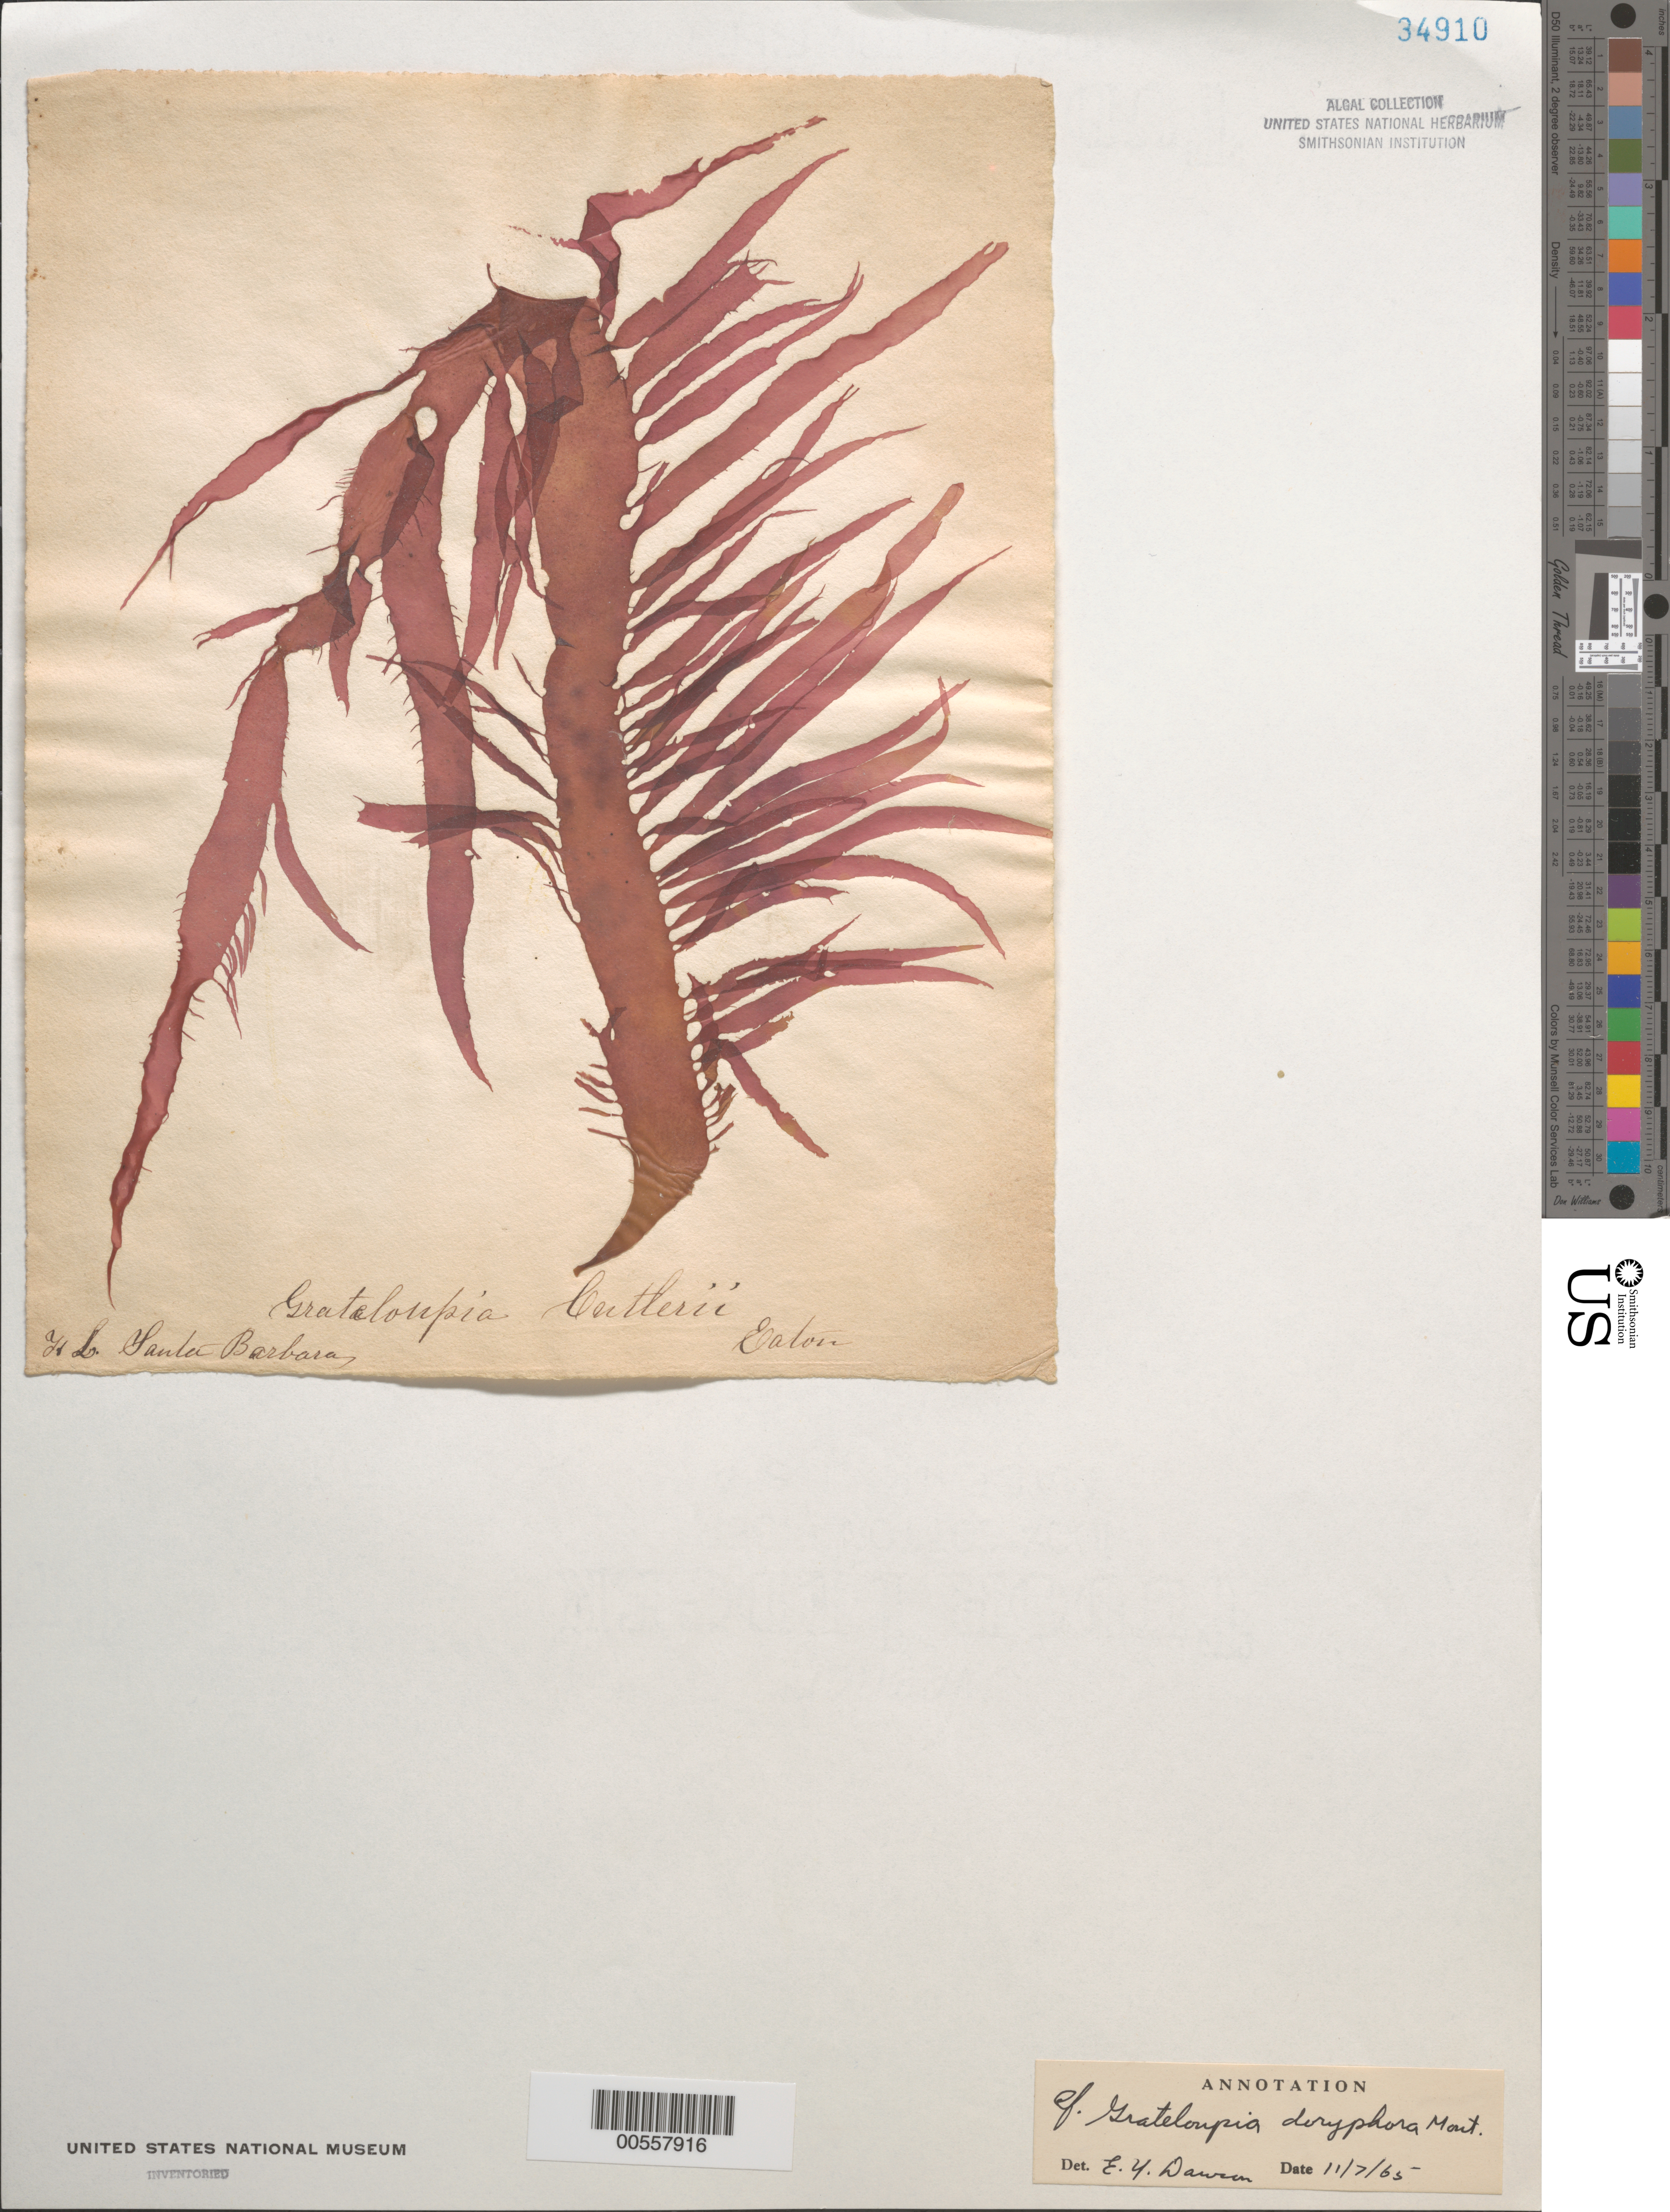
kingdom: Plantae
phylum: Rhodophyta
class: Florideophyceae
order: Halymeniales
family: Halymeniaceae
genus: Grateloupia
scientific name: Grateloupia doryphora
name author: (Mont.) Howe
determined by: Dawson, E. Y.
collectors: D. C. Eaton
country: United States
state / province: California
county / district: Santa Barbara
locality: Santa Barbara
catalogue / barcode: US 34910